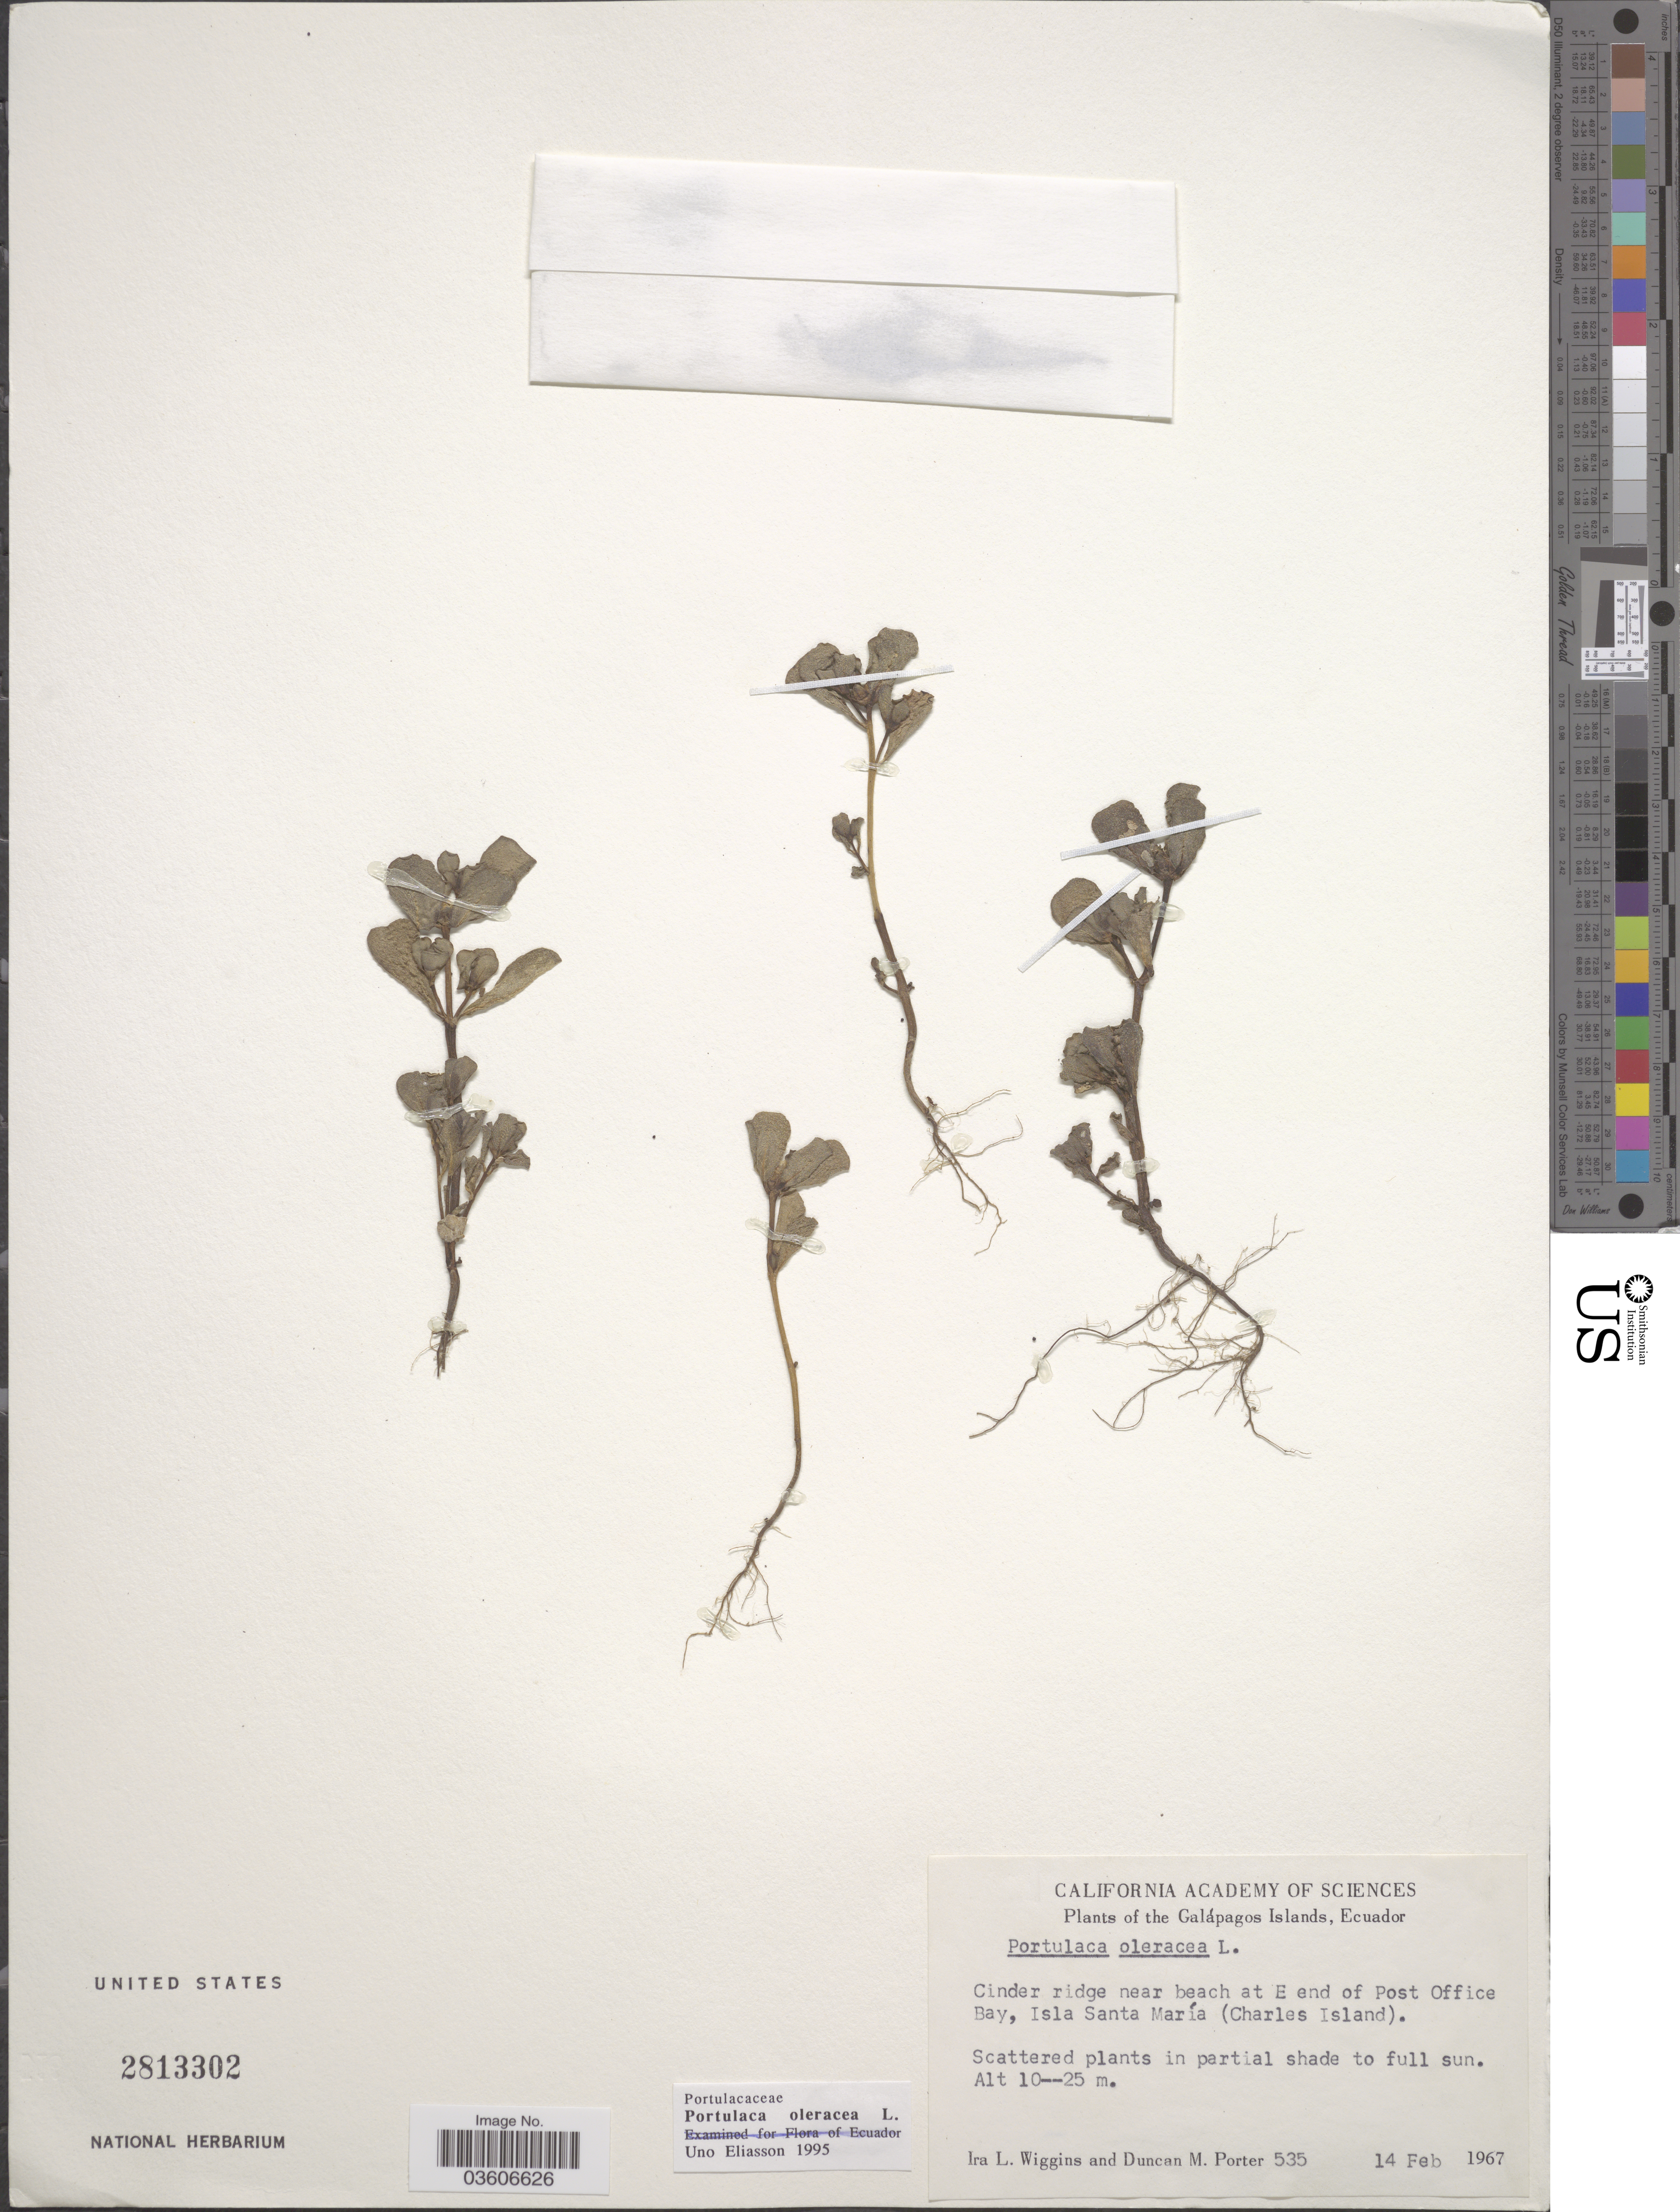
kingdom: Plantae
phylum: Tracheophyta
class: Magnoliopsida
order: Caryophyllales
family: Portulacaceae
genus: Portulaca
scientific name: Portulaca oleracea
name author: L.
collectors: I. L. Wiggins & D. M. Porter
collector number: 535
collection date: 1967-02-14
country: Ecuador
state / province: Colón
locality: The Galápagos Islands. Cinder ridge near beach at E end of Post Office Bay, Isla Santa María (Charles Island).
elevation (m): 10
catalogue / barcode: US 2813302